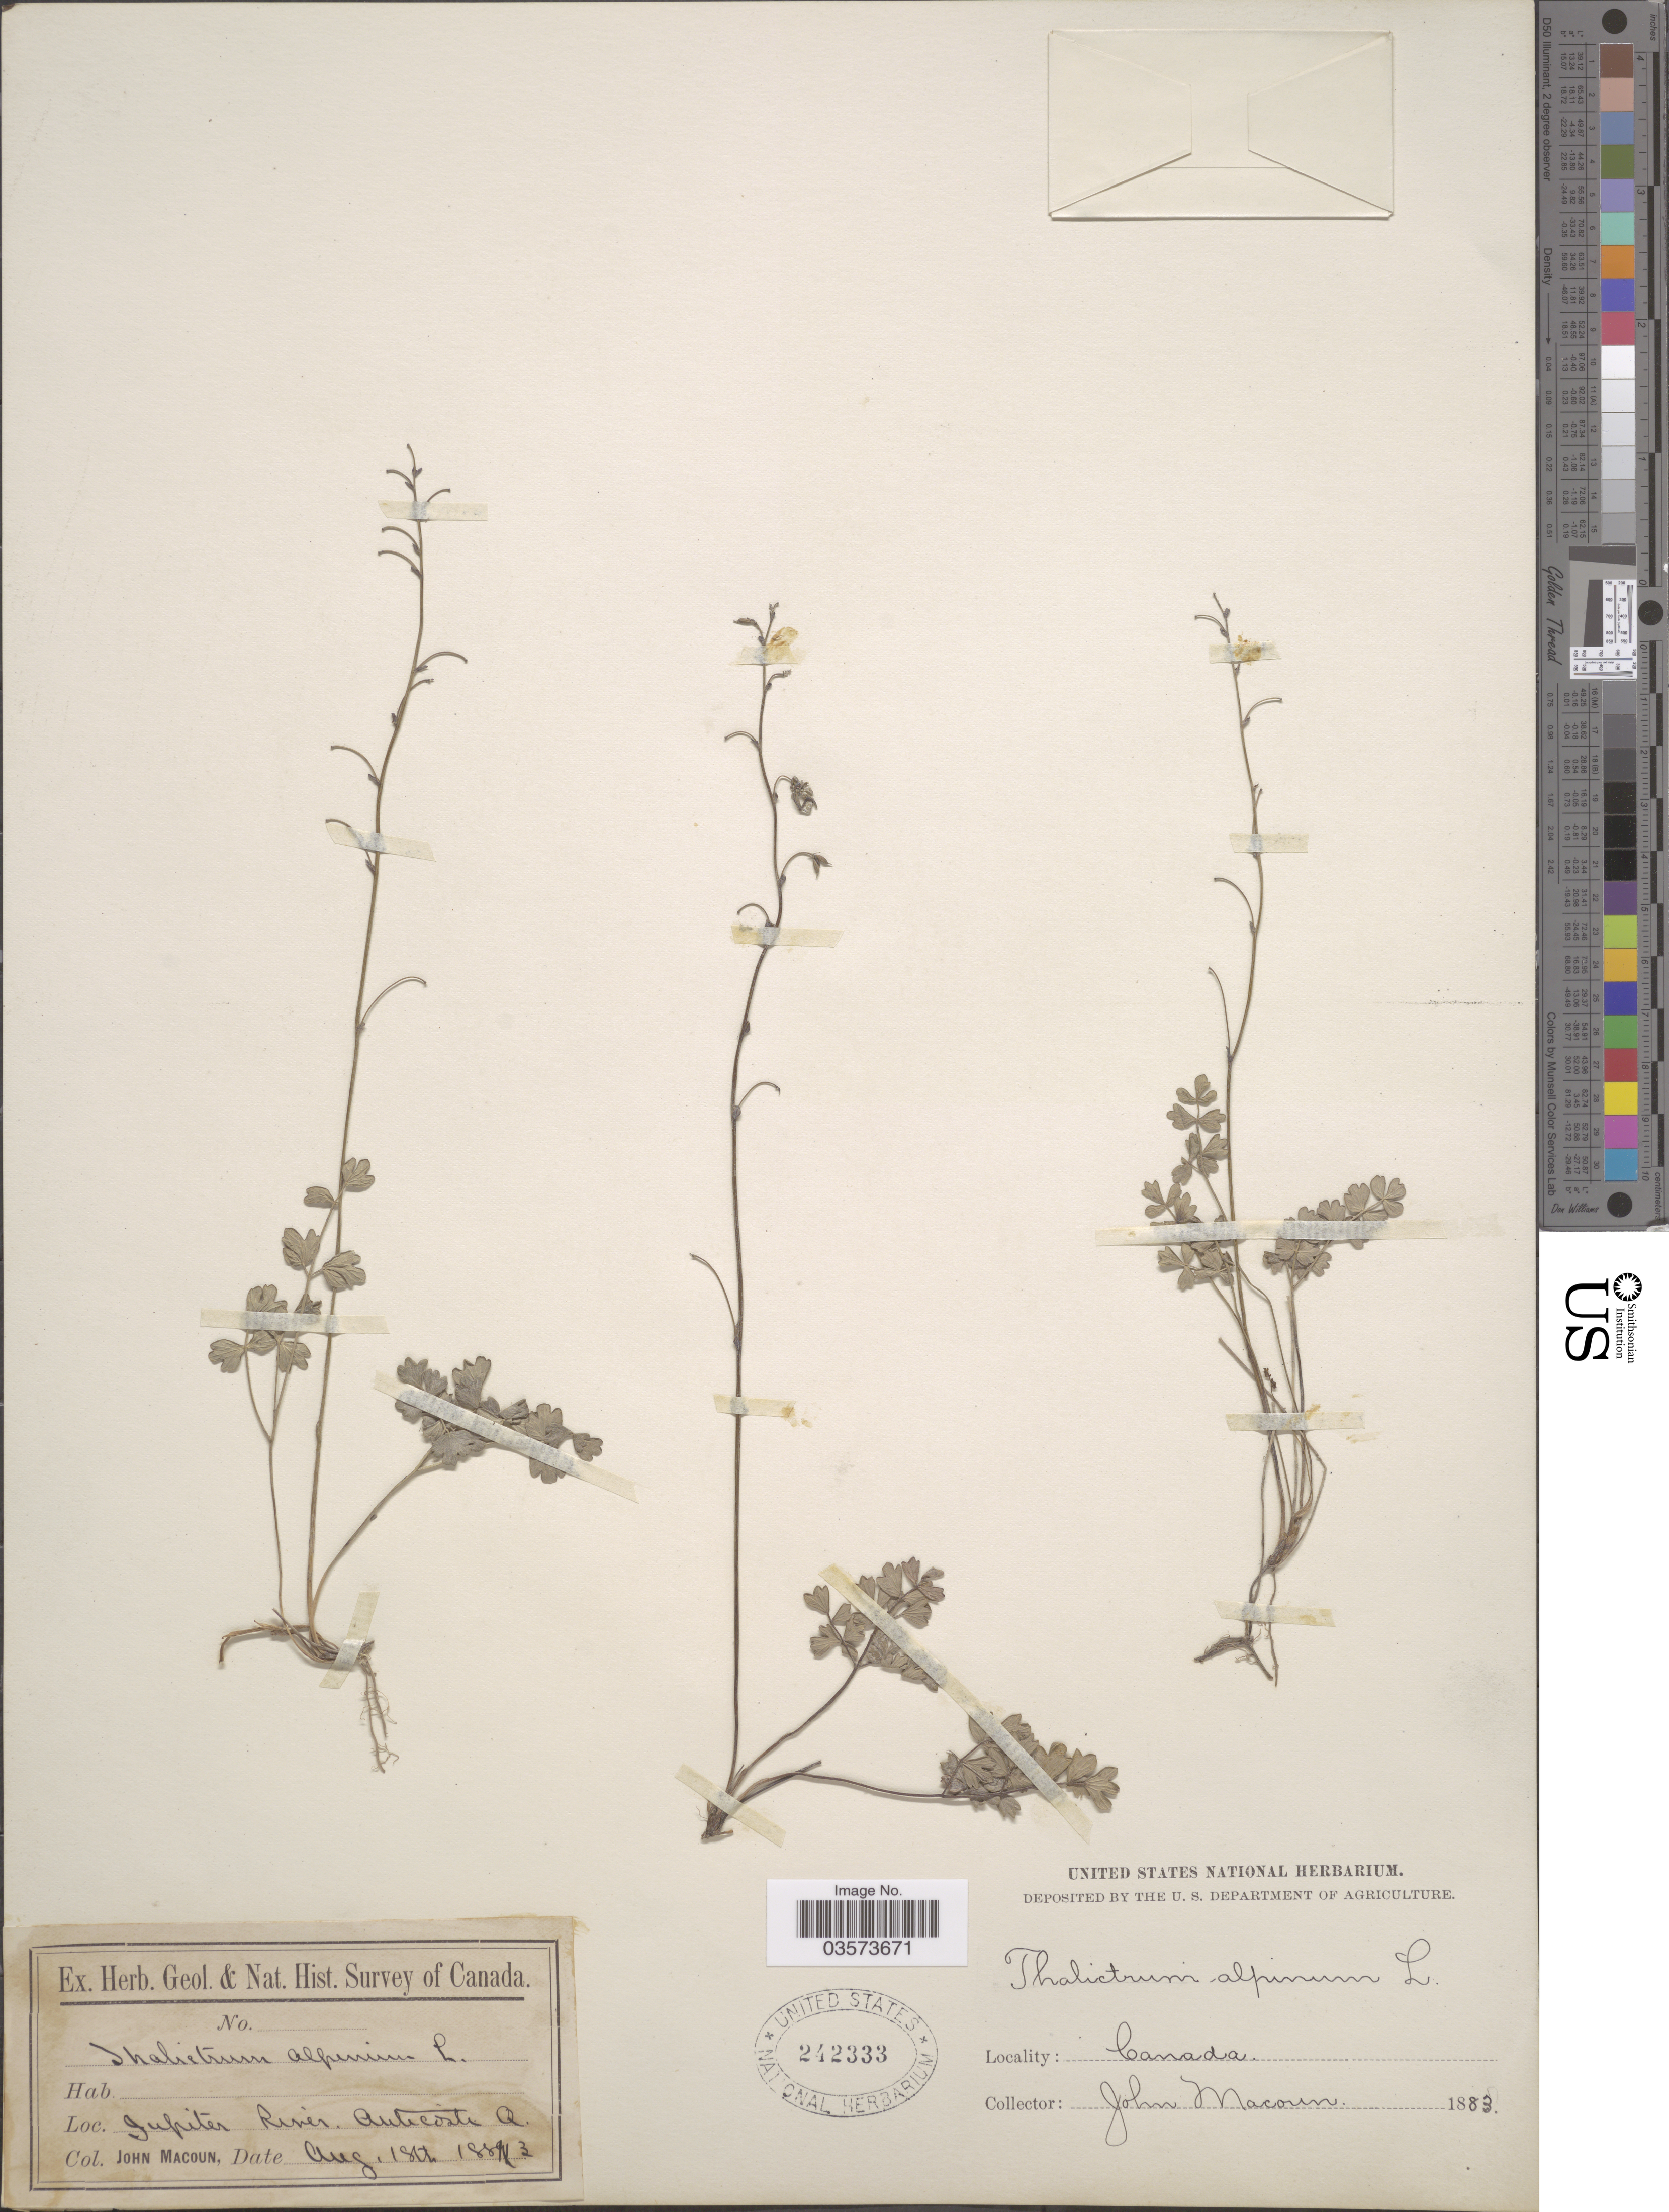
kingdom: Plantae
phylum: Tracheophyta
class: Magnoliopsida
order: Ranunculales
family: Ranunculaceae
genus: Thalictrum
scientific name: Thalictrum alpinum var. typicum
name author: B. Boivin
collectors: J. Macoun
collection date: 1883-08-18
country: Canada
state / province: Quebec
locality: Jupiter River. Anticosti Q.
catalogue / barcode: US 242333